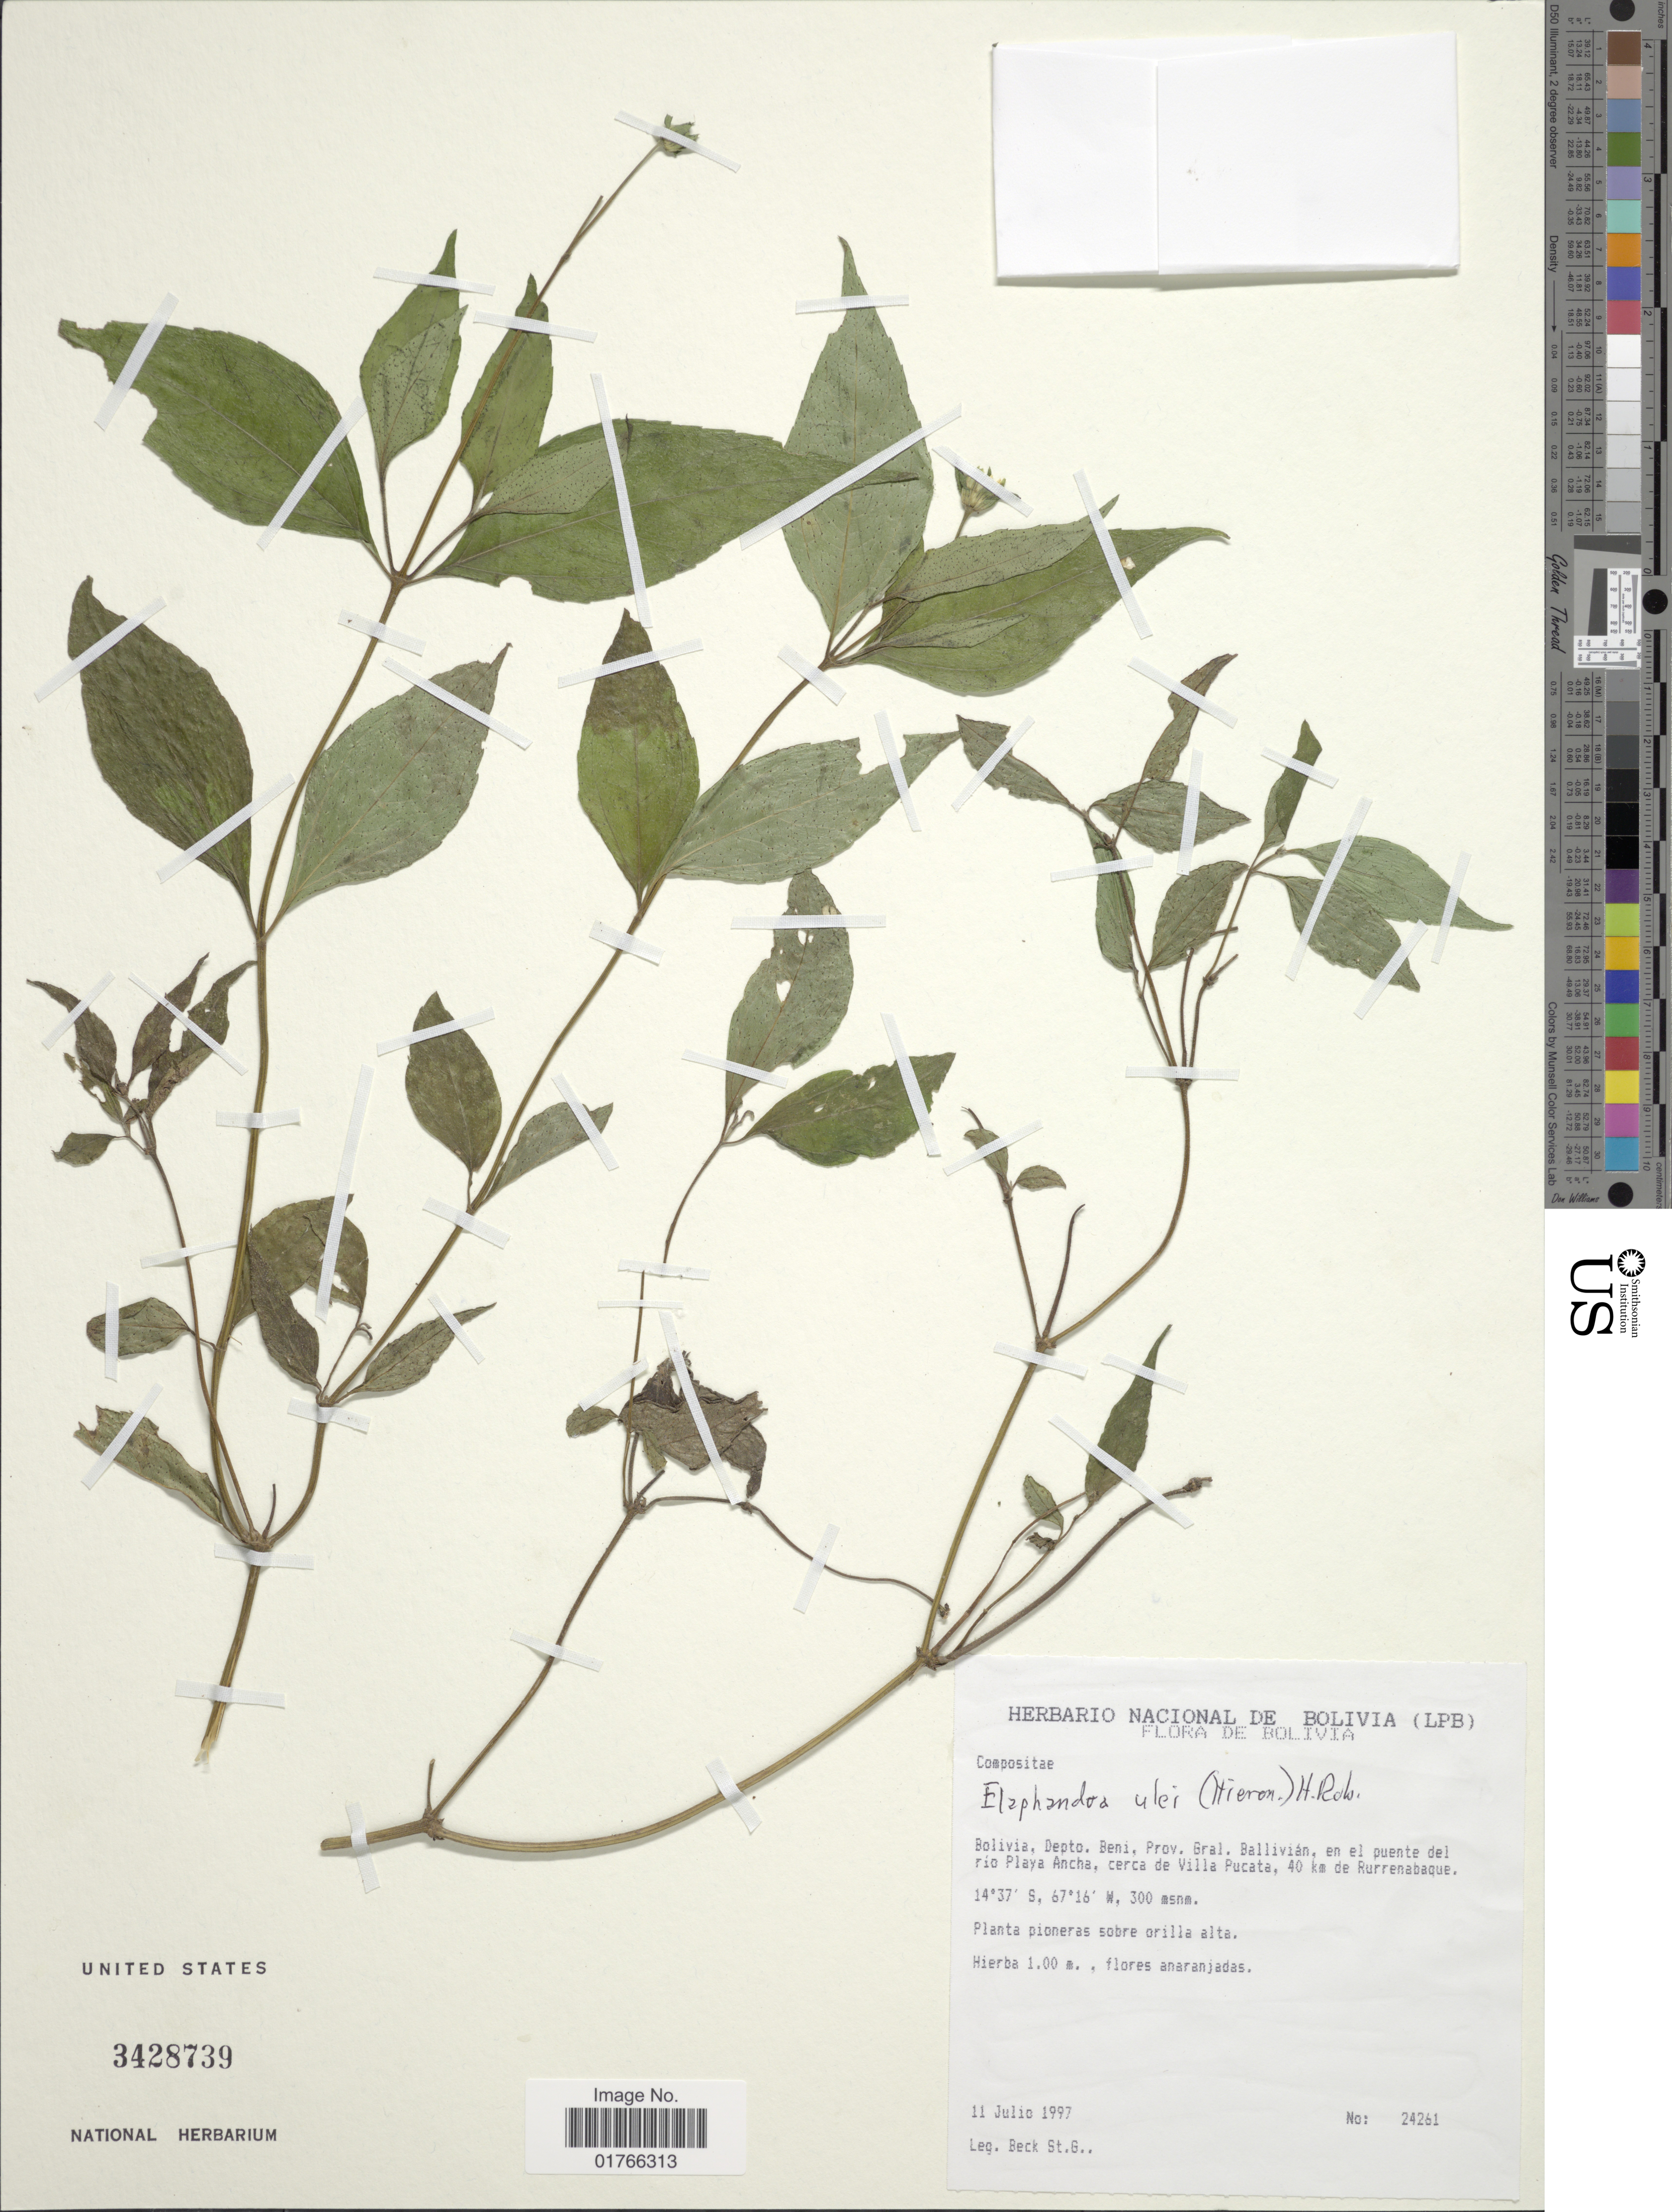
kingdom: Plantae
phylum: Tracheophyta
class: Magnoliopsida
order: Asterales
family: Asteraceae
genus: Elaphandra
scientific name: Elaphandra ulei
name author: (Hieron.) H. Rob.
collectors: S. G. Beck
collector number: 24261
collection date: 1997-07-11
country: Bolivia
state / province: Beni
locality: Prov. Gral. Ballivian, en el puente del rio Playa Ancha, cerca de Villa Pucata, 40 km de Rurrenabaque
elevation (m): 300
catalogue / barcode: US 3428739